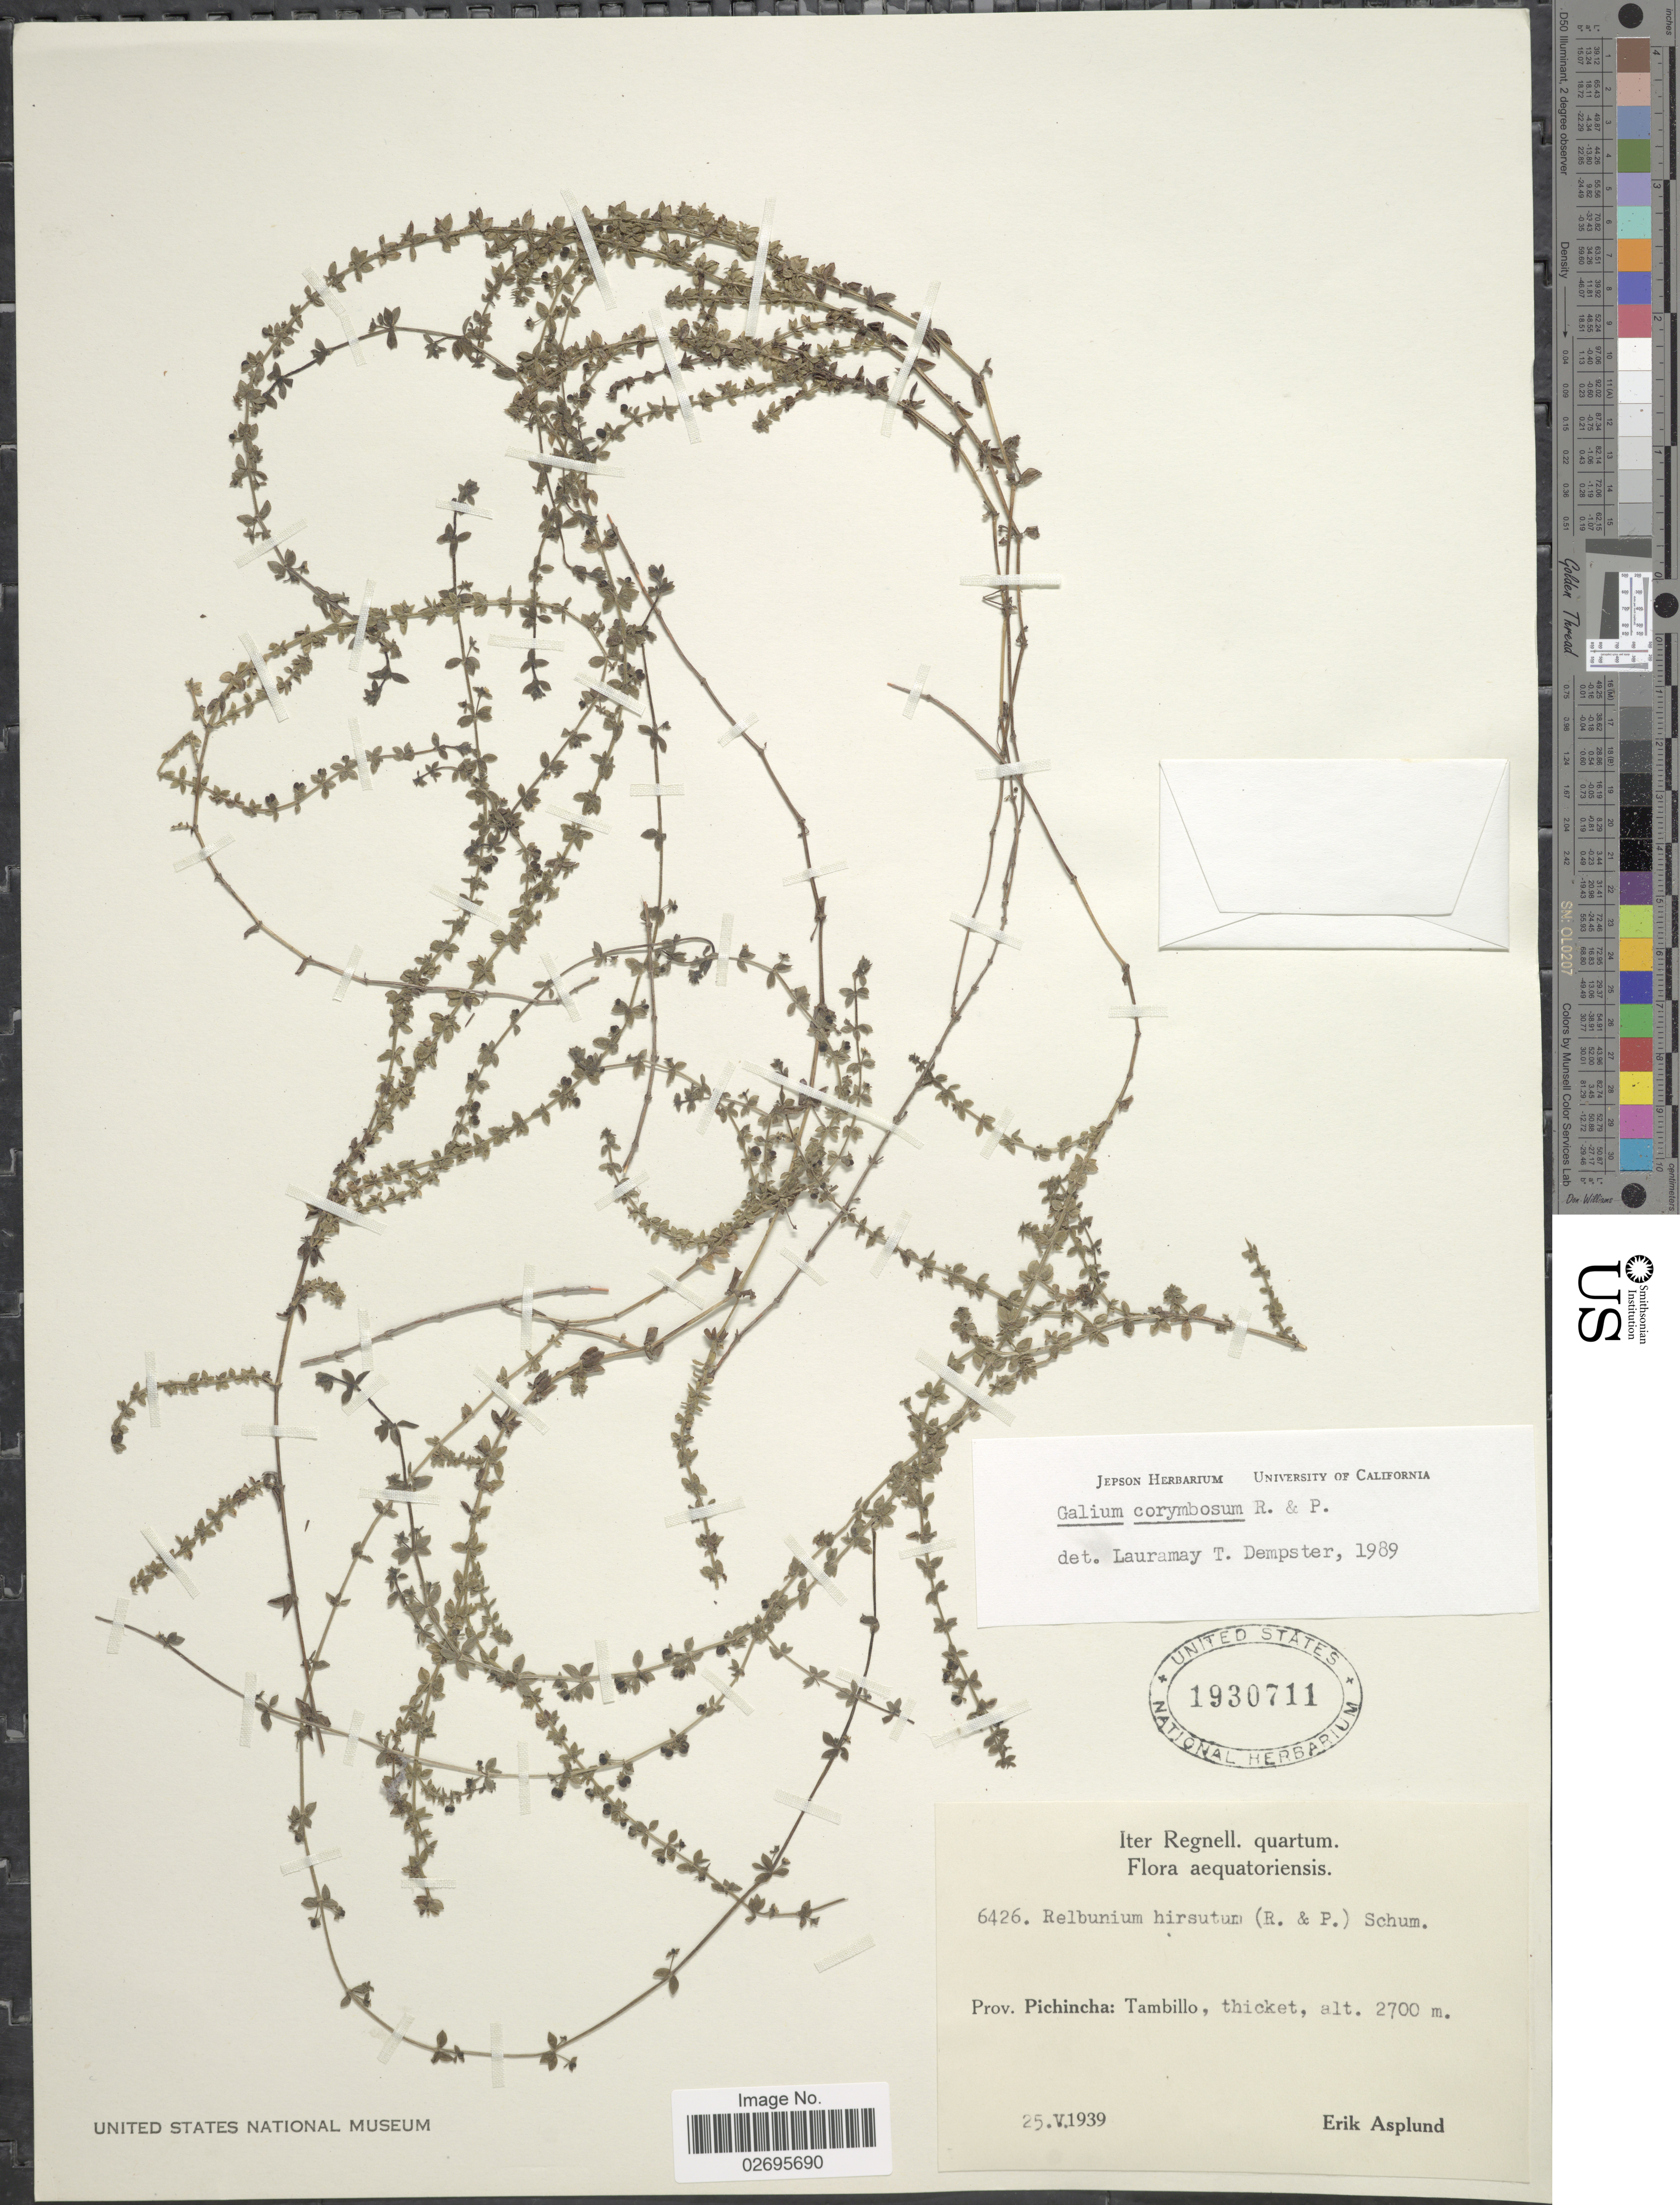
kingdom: Plantae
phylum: Tracheophyta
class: Magnoliopsida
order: Gentianales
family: Rubiaceae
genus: Galium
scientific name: Galium corymbosum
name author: Ruiz & Pav.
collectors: E. Asplund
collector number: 6426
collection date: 1939-05-25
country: Ecuador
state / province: Pichincha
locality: Prov. Pichincha: Tambillo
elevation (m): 2700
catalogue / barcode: US 1930711